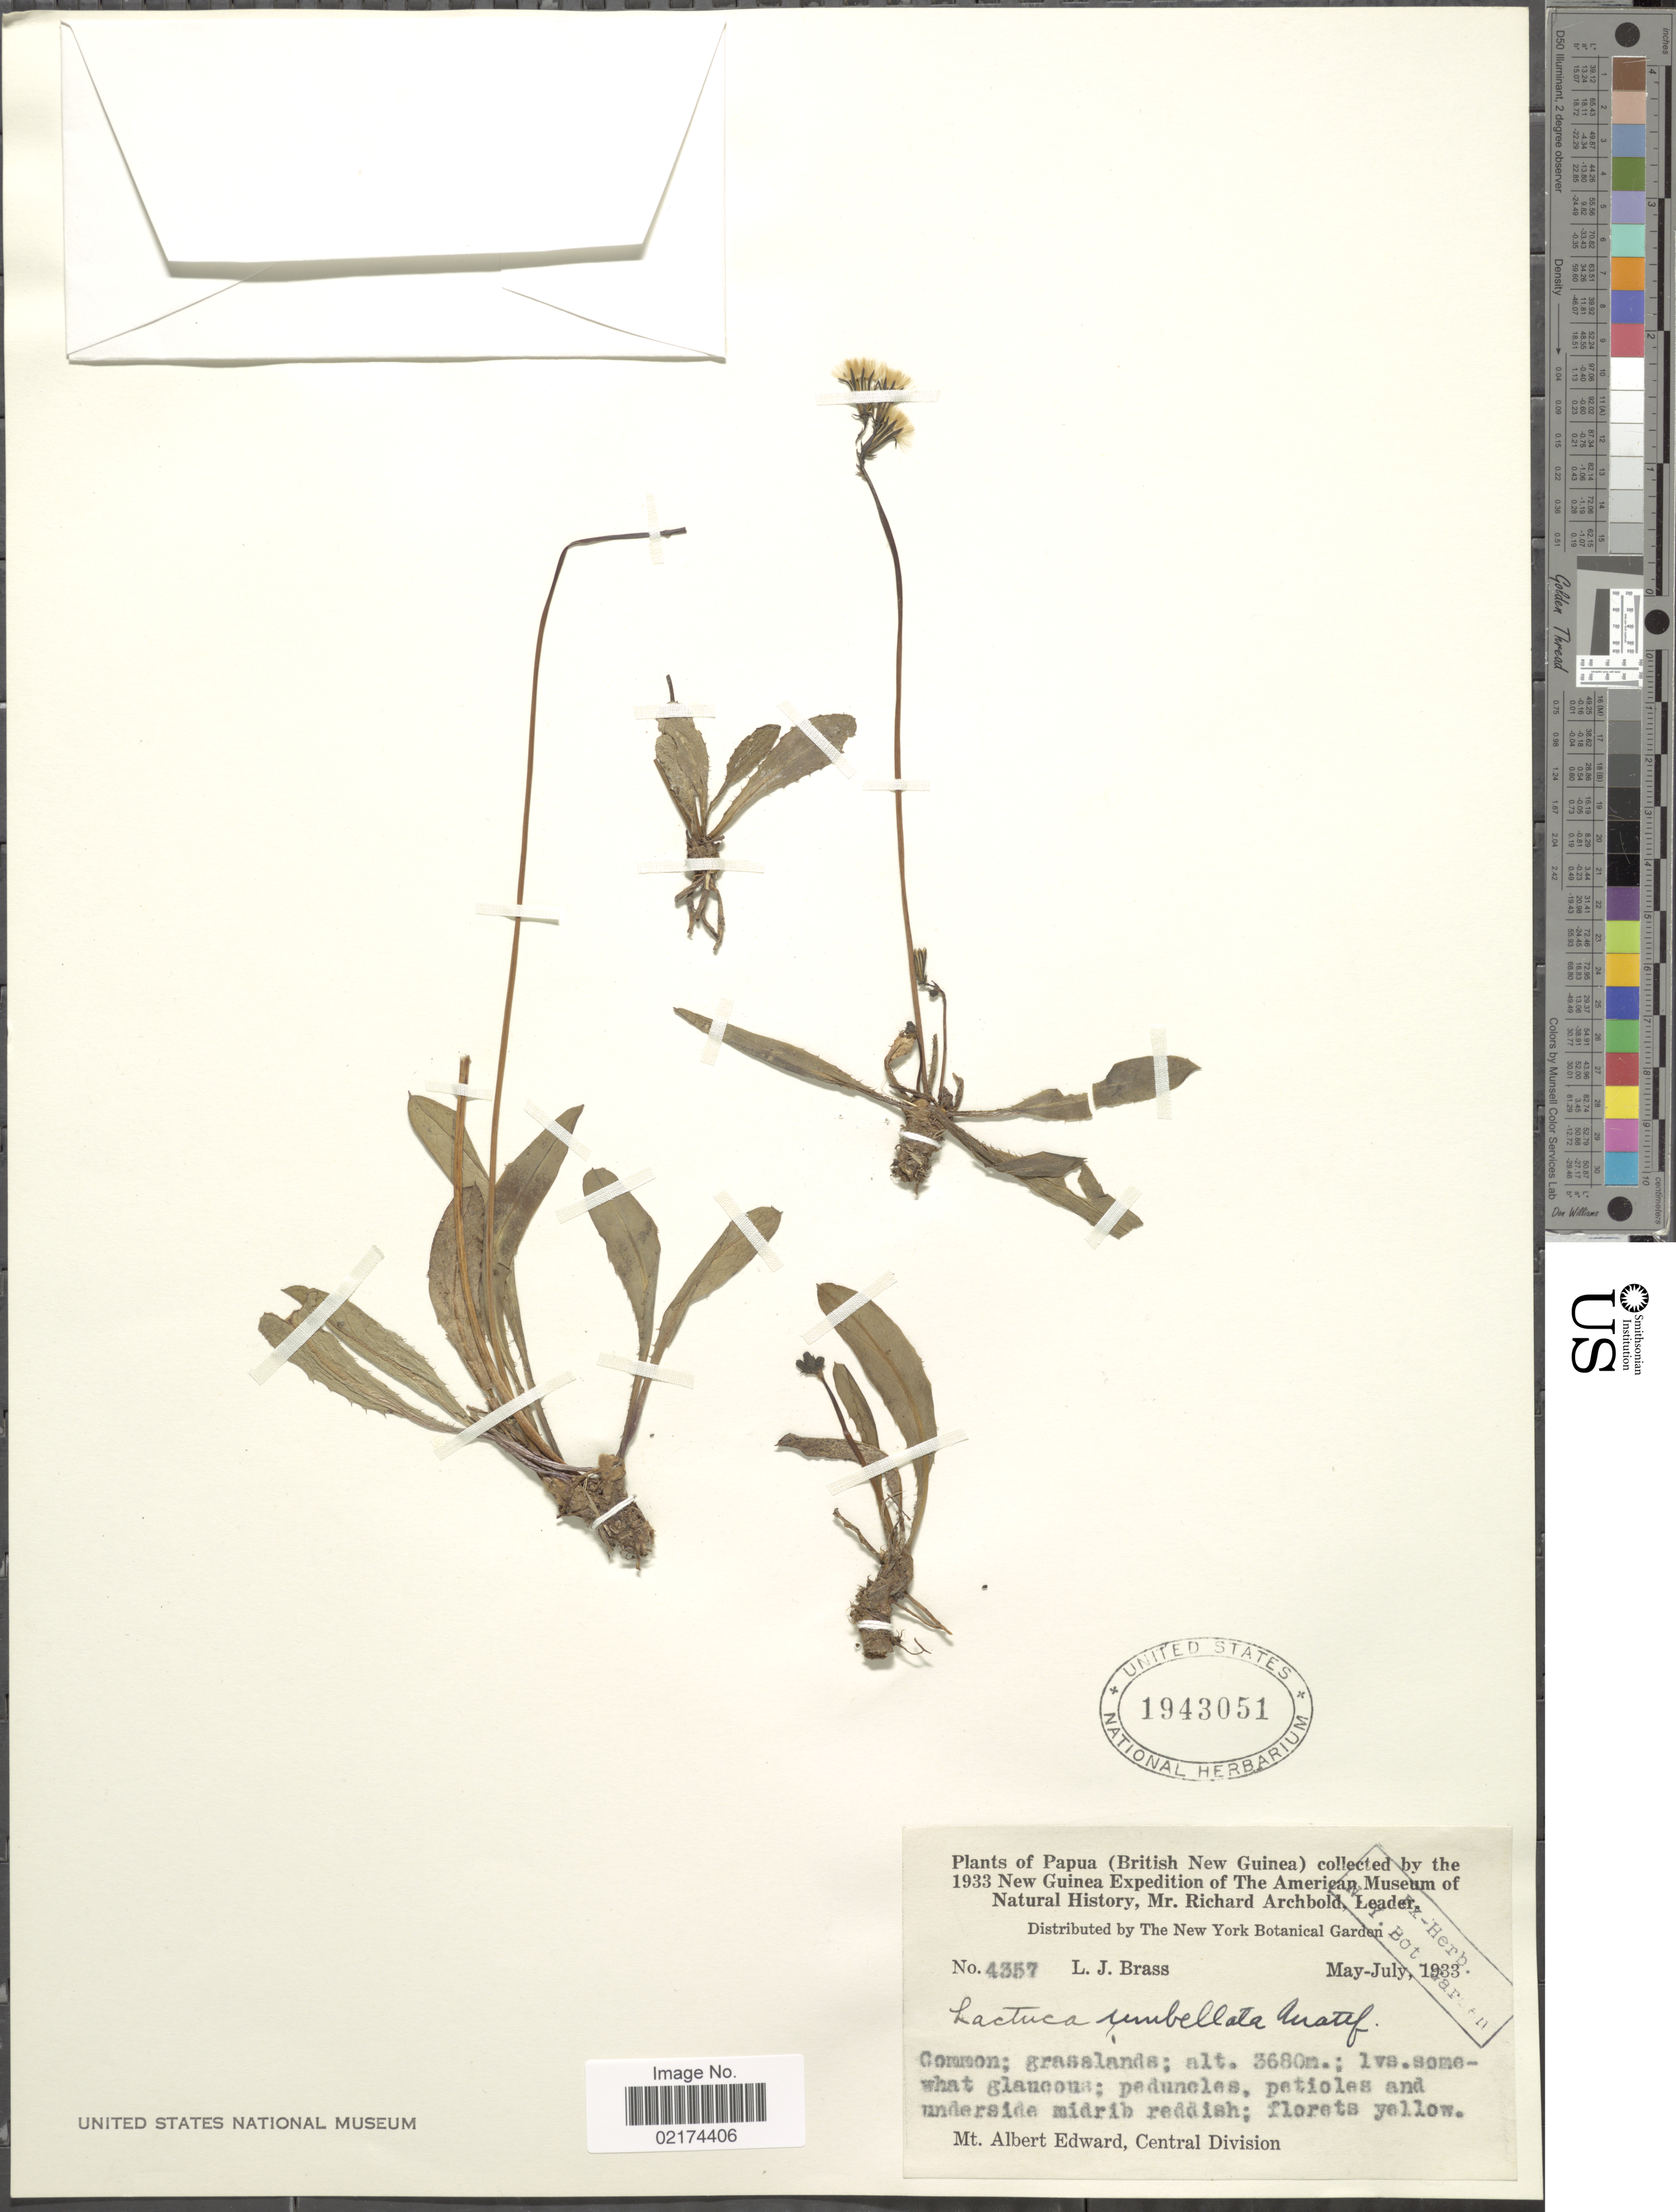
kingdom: Plantae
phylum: Tracheophyta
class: Magnoliopsida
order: Asterales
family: Asteraceae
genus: Ixeridium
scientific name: Ixeridium laevigatum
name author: (Blume) Pak & Kawano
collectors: L. J. Brass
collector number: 4357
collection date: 1933-05/1933-07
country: Papua New Guinea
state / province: Central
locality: Papua (British New Guinea), Mt. Albert Edward, Central Division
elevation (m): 3680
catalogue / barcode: US 1943051